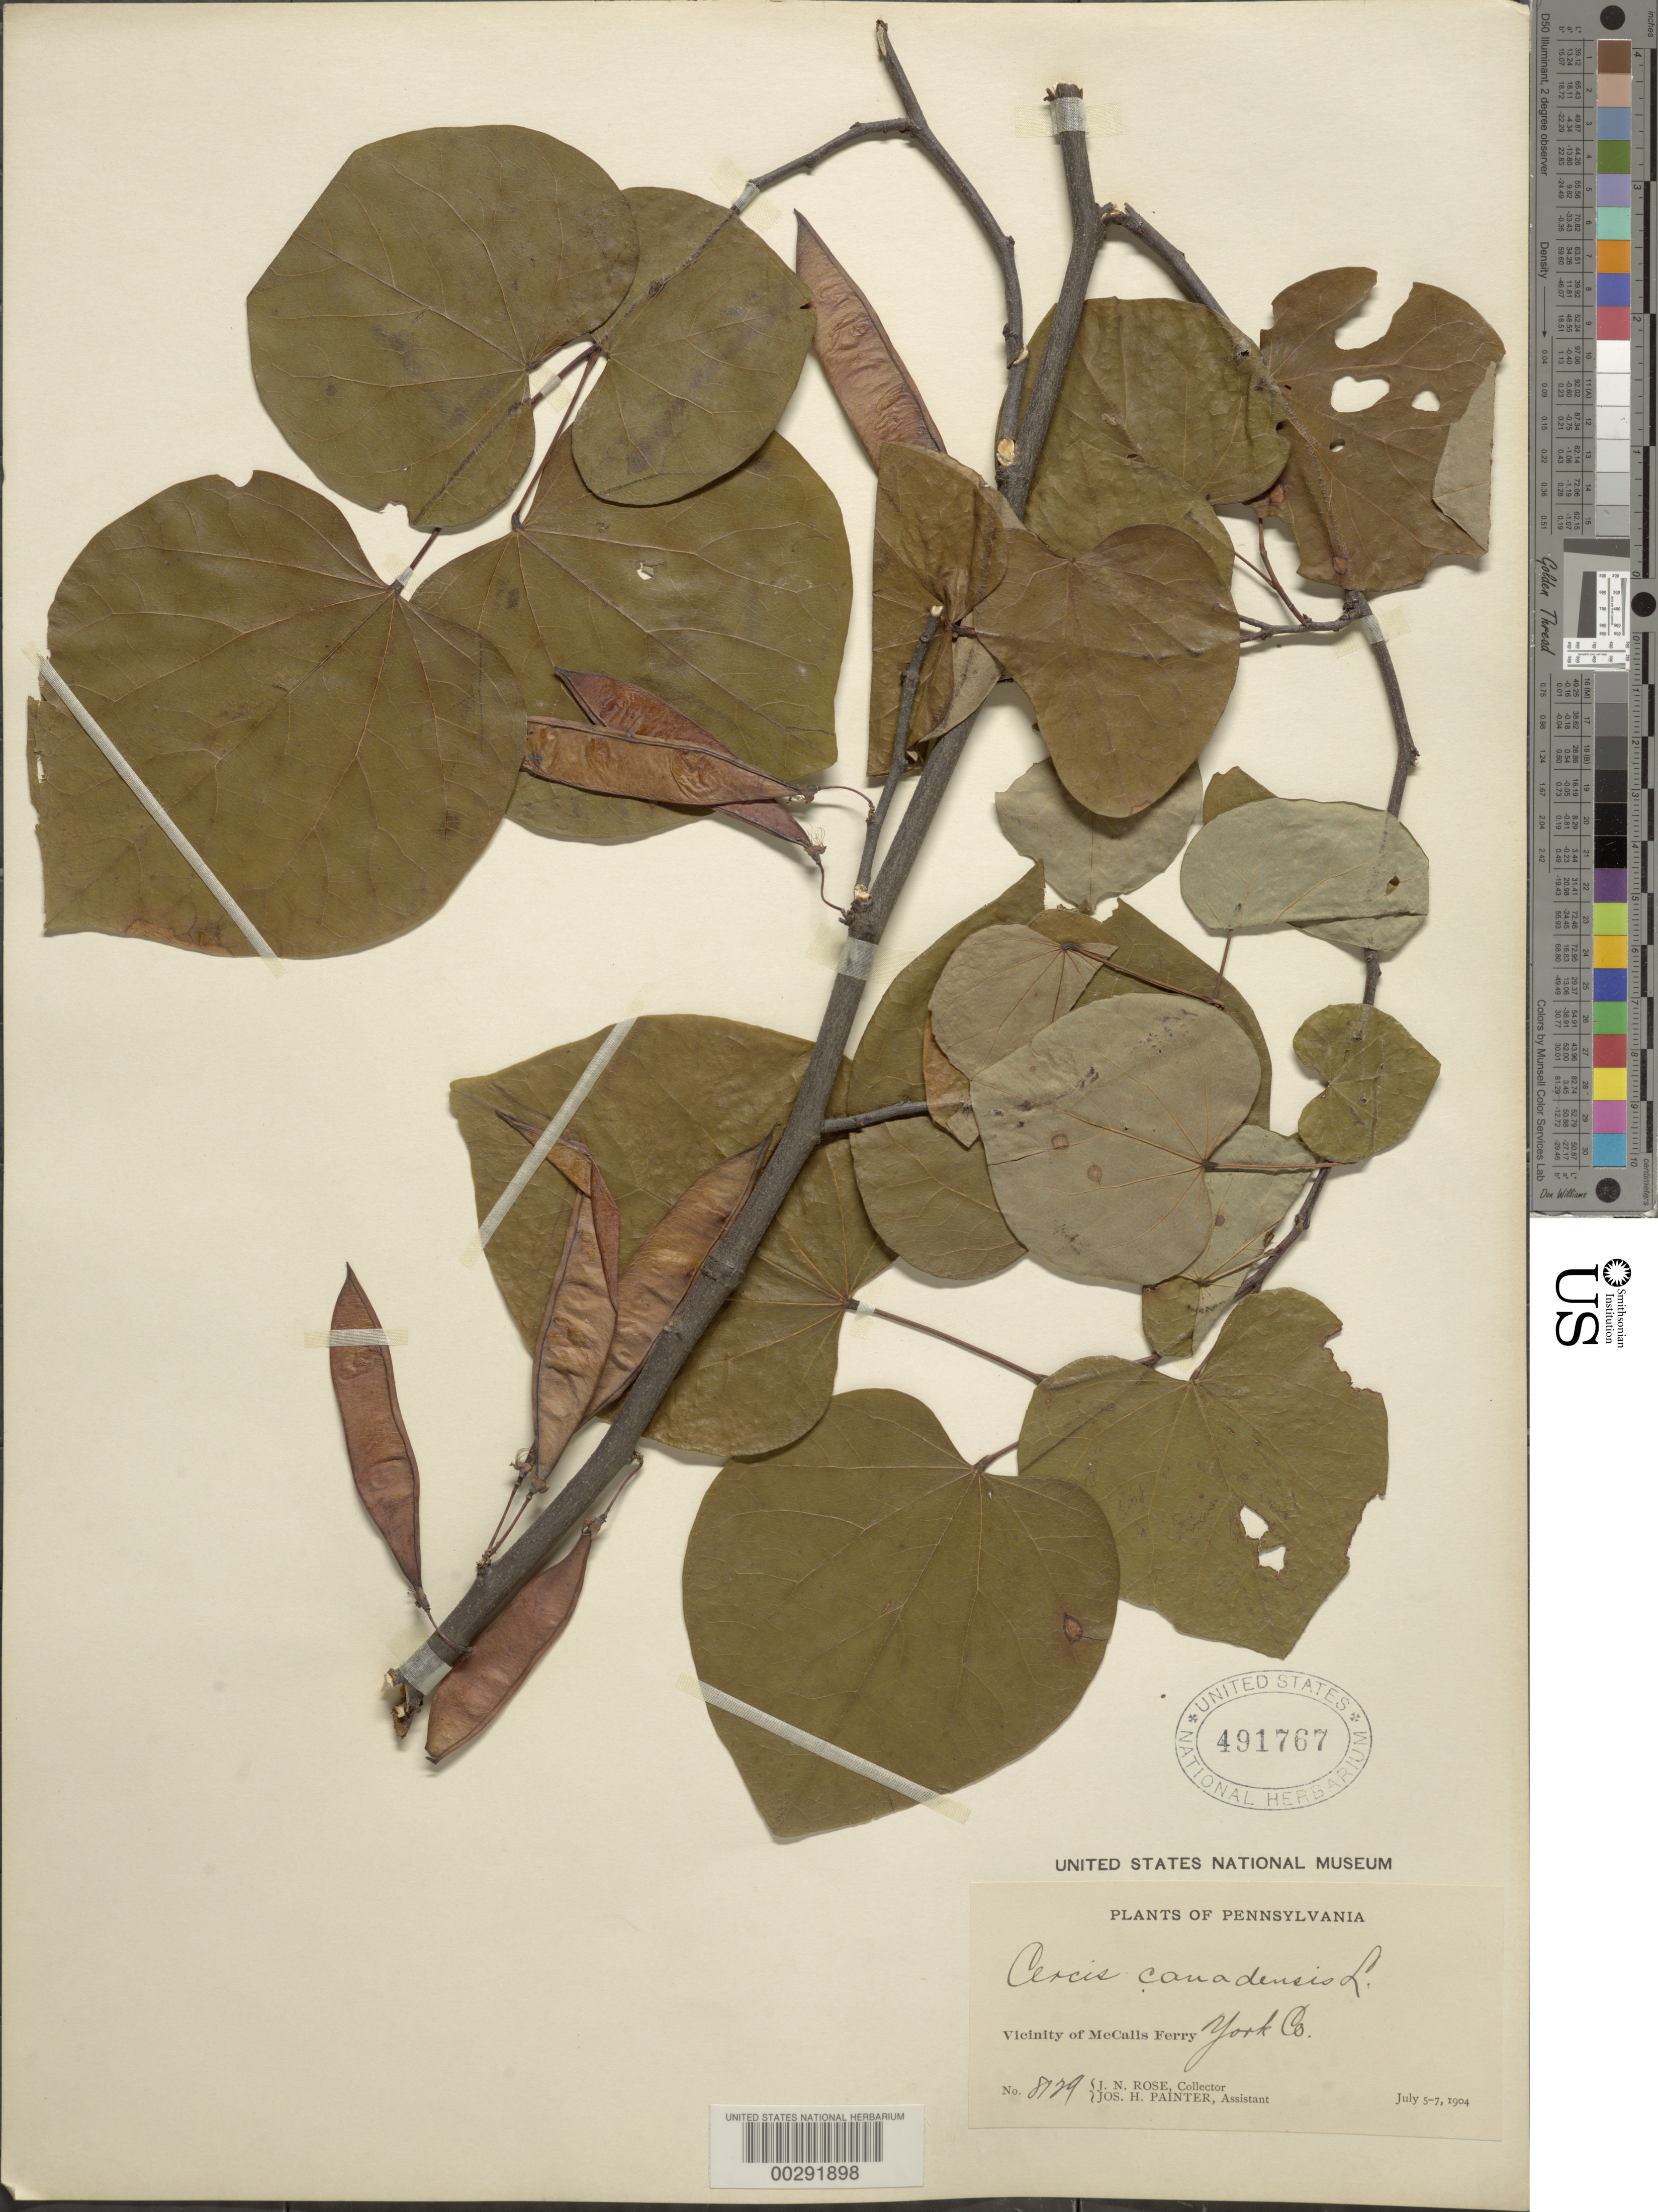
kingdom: Plantae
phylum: Tracheophyta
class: Magnoliopsida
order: Fabales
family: Fabaceae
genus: Cercis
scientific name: Cercis canadensis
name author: L.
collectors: J. N. Rose & J. H. Painter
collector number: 8129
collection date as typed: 05 Jul 1904 to 07 Jul 1904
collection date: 1904-07-05/1904-07-07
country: United States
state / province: Pennsylvania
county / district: York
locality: Vicinity of McCalls Ferry.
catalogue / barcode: US 491767